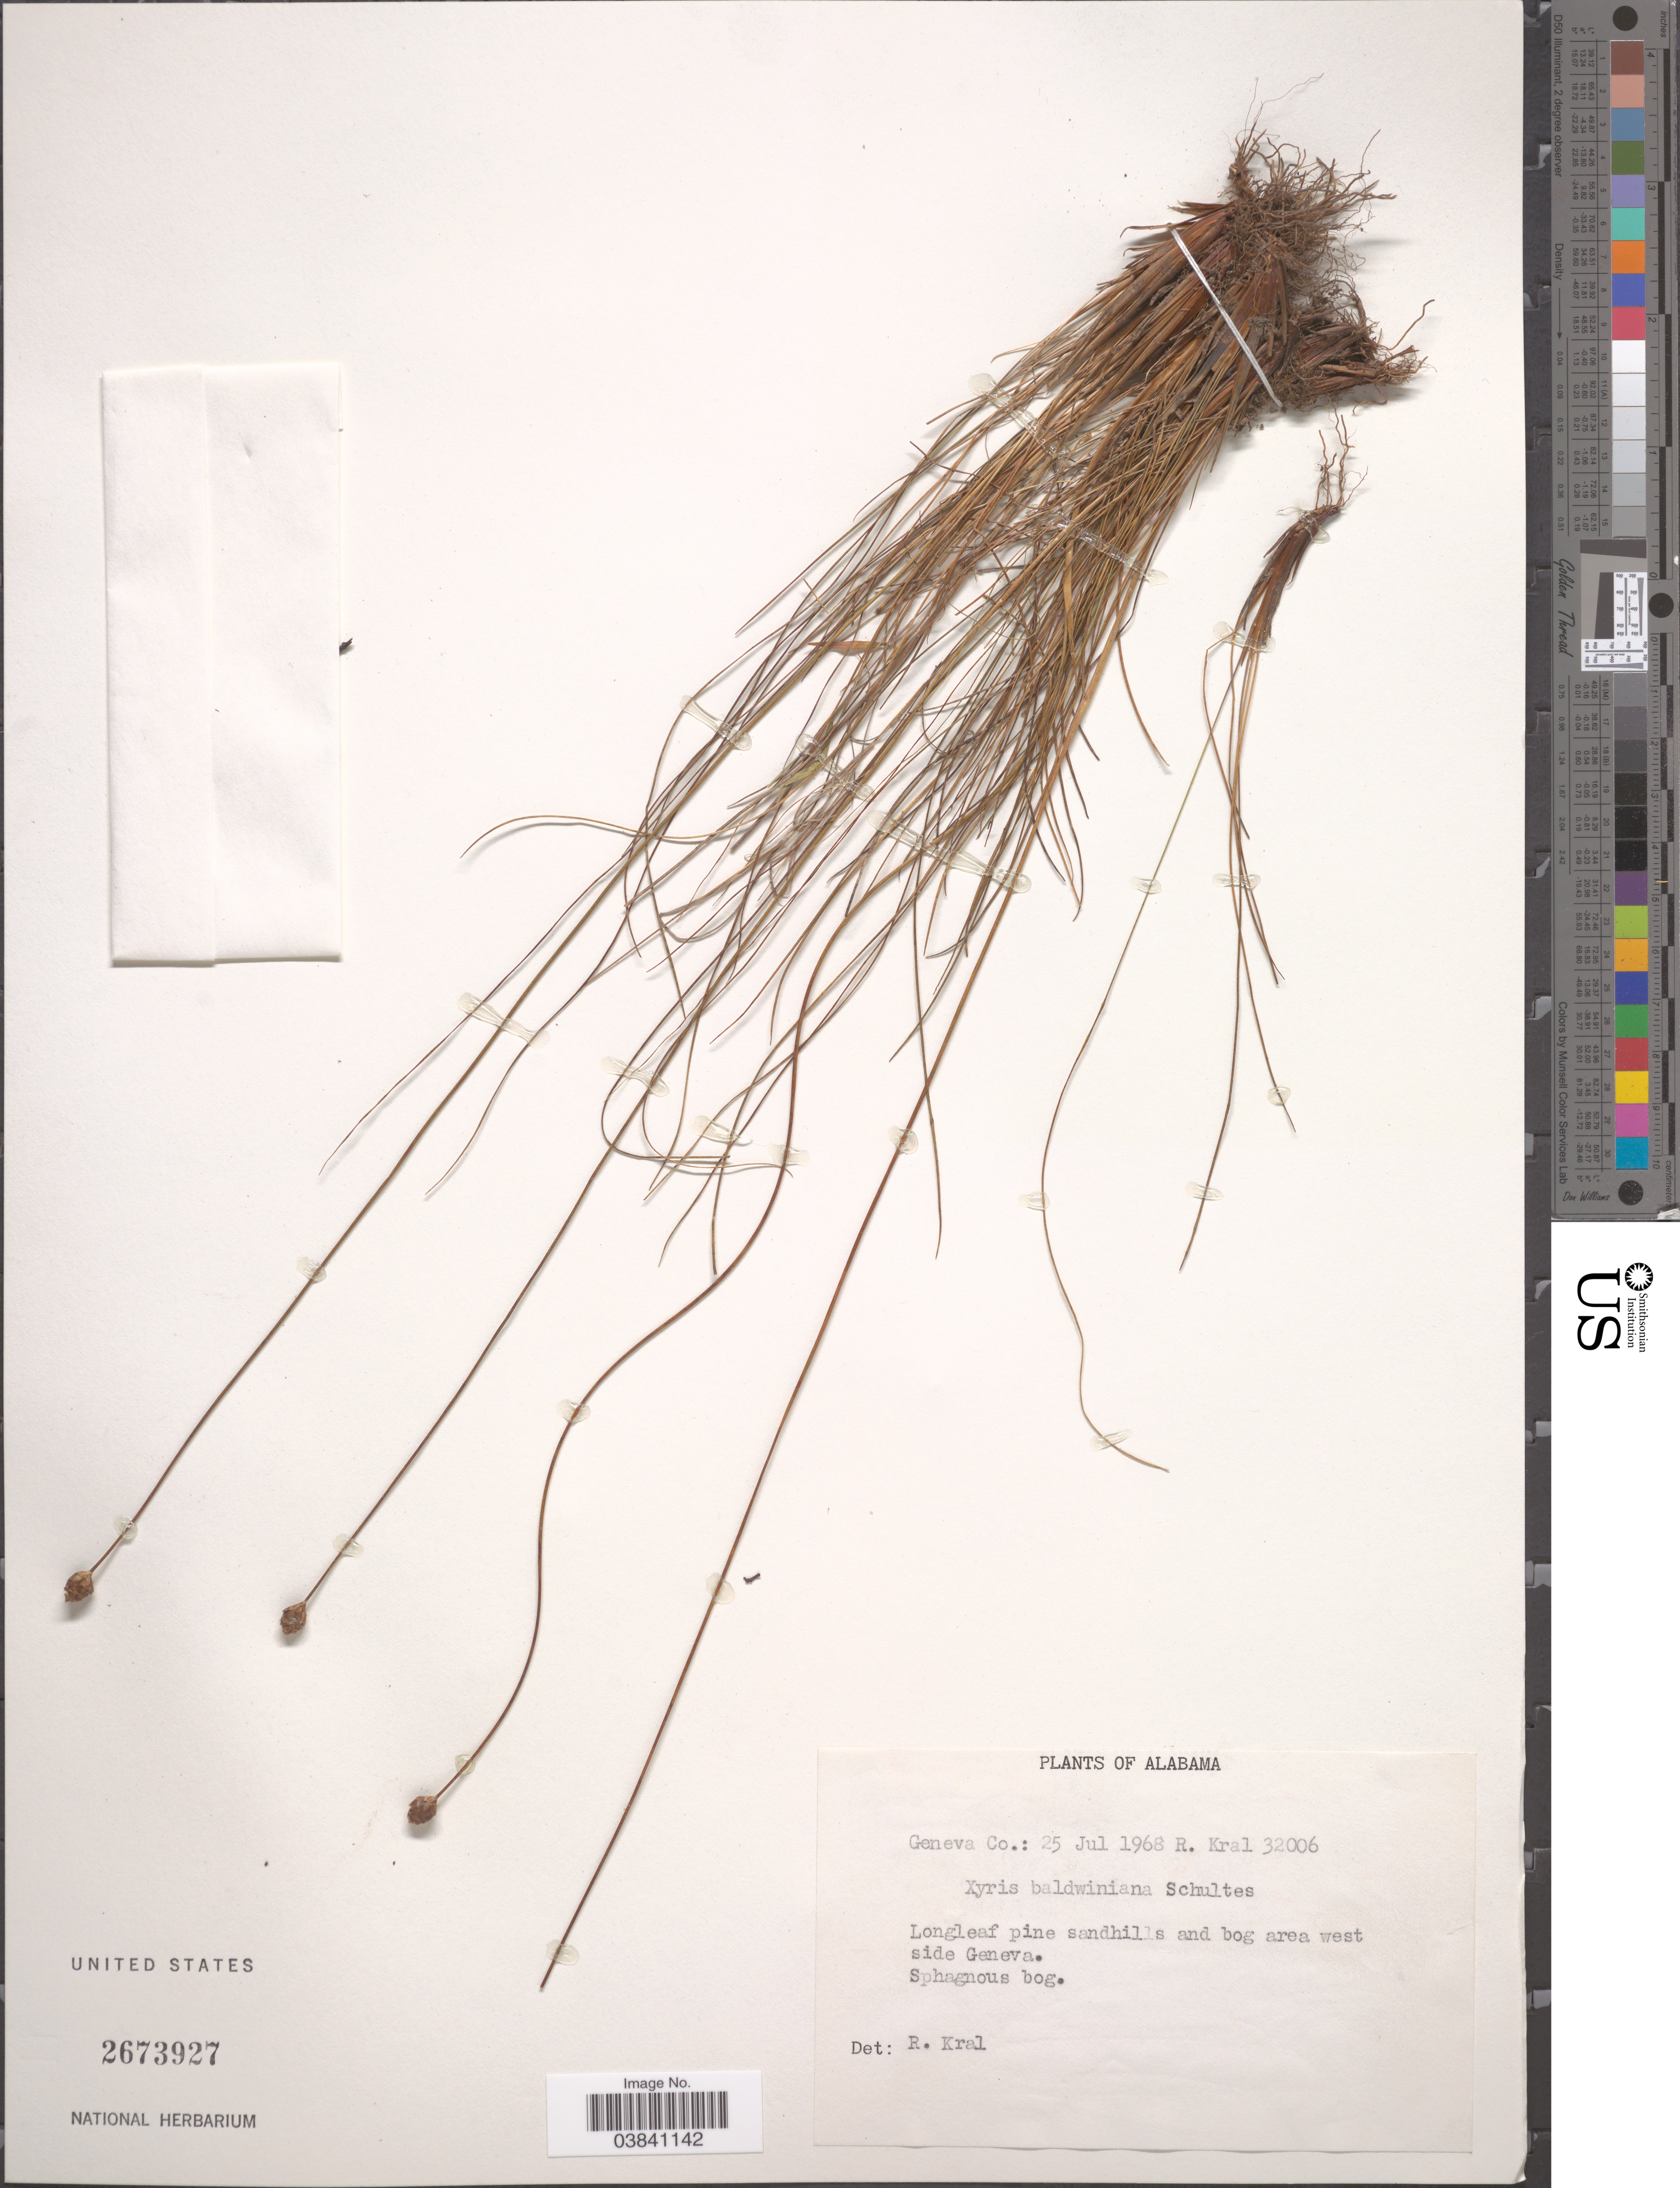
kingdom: Plantae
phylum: Tracheophyta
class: Liliopsida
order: Poales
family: Xyridaceae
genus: Xyris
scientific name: Xyris baldwiniana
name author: Schult.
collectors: R. Kral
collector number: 32006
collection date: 1968-07-25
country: United States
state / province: Alabama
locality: Geneva Co.: Longleaf pine sandhills and bog area west side Geneva.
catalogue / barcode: US 2673927